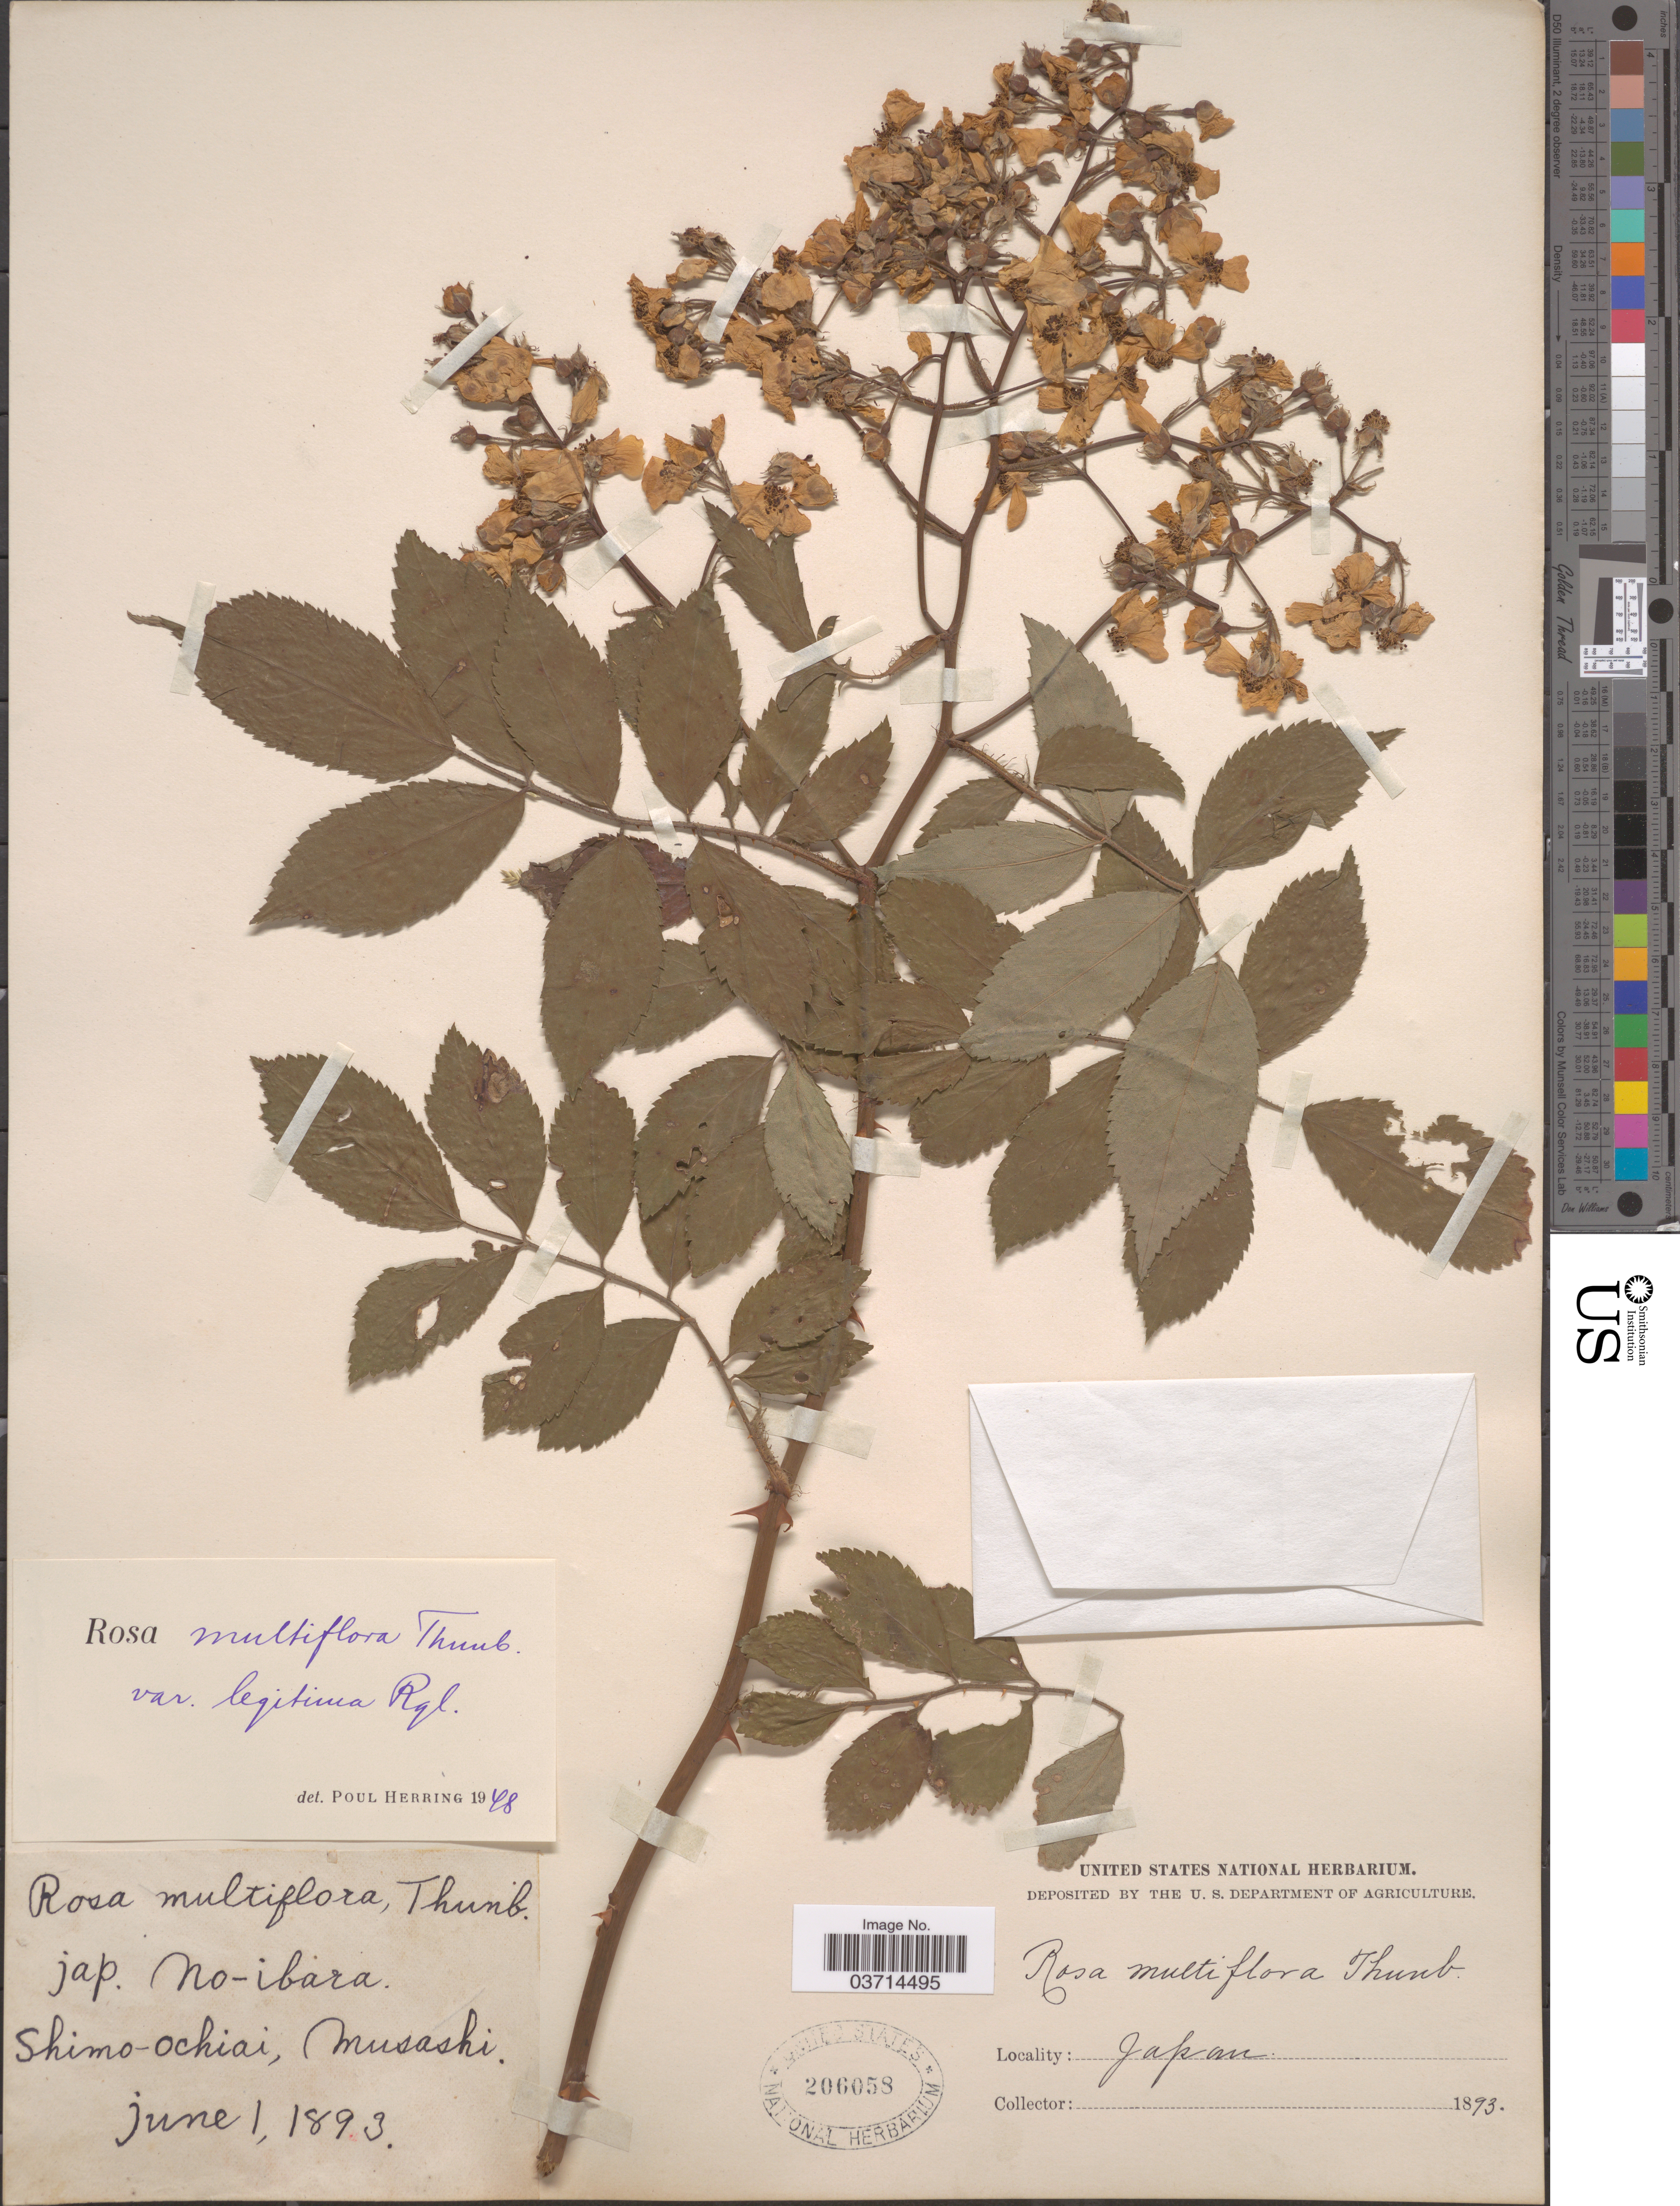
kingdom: Plantae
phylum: Tracheophyta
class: Magnoliopsida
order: Rosales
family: Rosaceae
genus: Rosa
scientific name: Rosa multiflora var. legitima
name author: Regel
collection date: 1893-06-01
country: Japan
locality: Shimo-ochiai, Musashi.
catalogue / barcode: US 206058